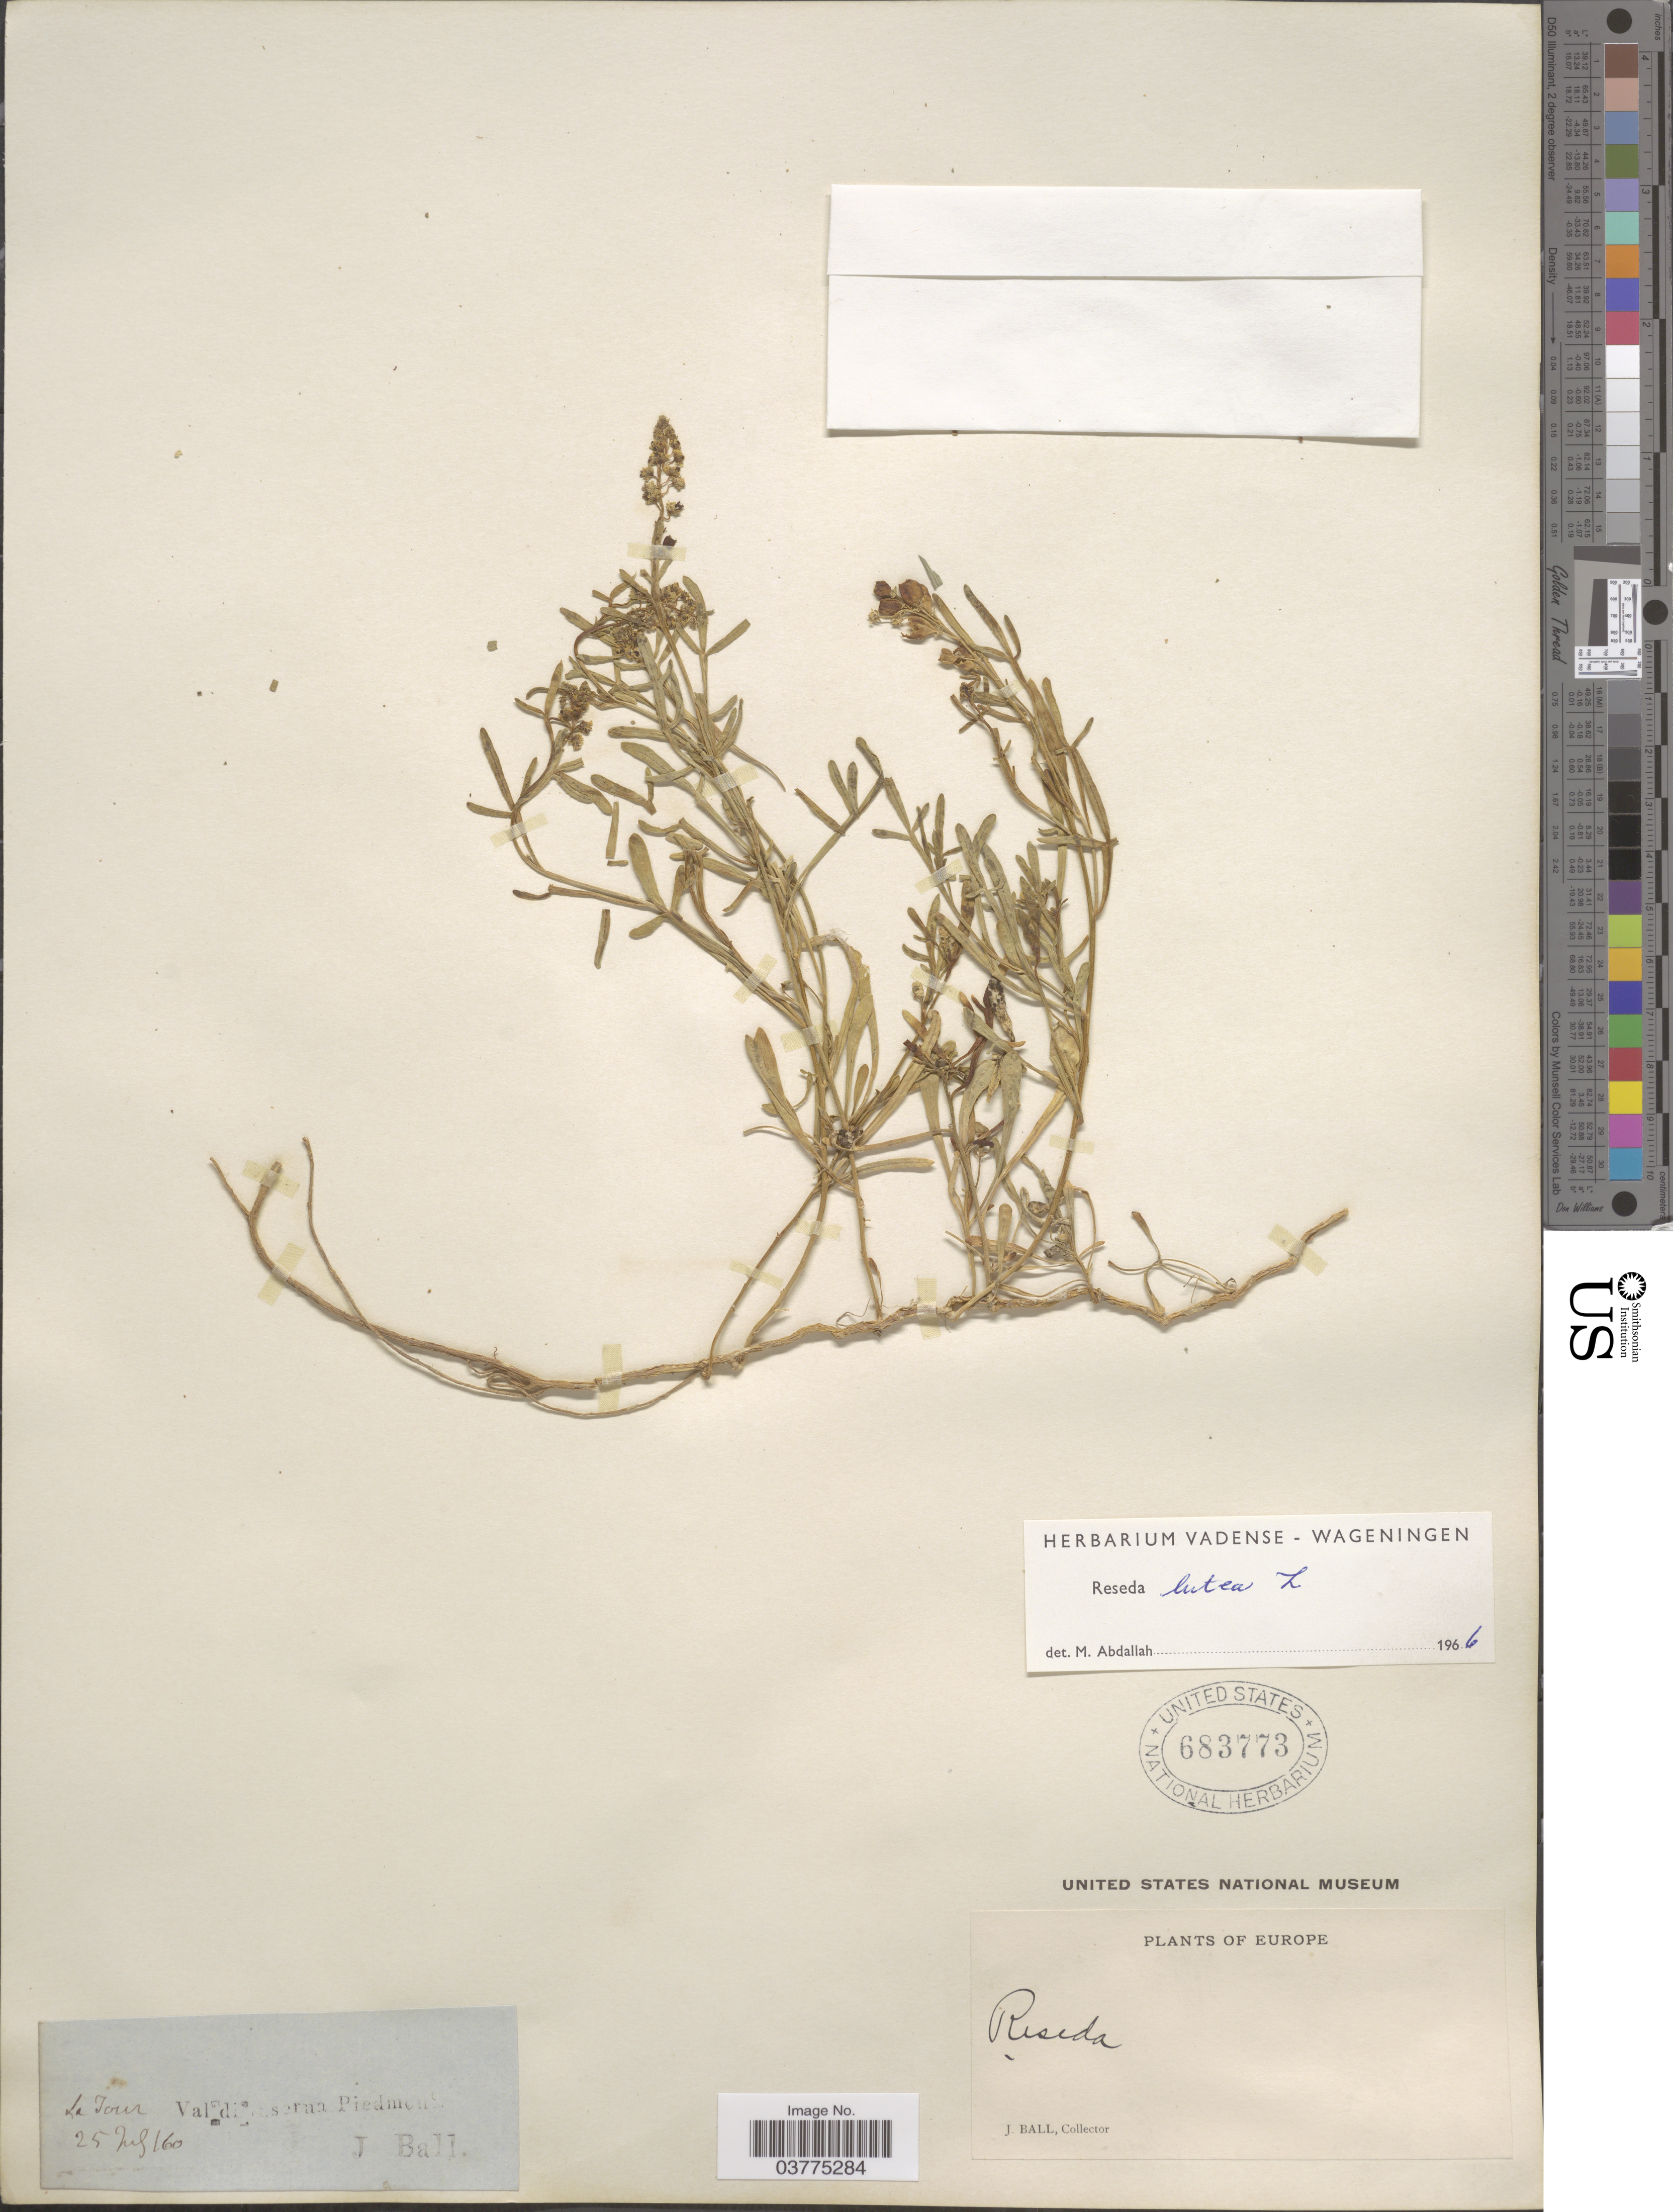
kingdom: Plantae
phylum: Tracheophyta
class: Magnoliopsida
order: Brassicales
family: Resedaceae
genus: Reseda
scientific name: Reseda lutea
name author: L.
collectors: J. Ball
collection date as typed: Transcribed d/m/y: 25/7/60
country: Italy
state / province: Piedmont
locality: Val di !raa Piedmont.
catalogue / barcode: US 683773